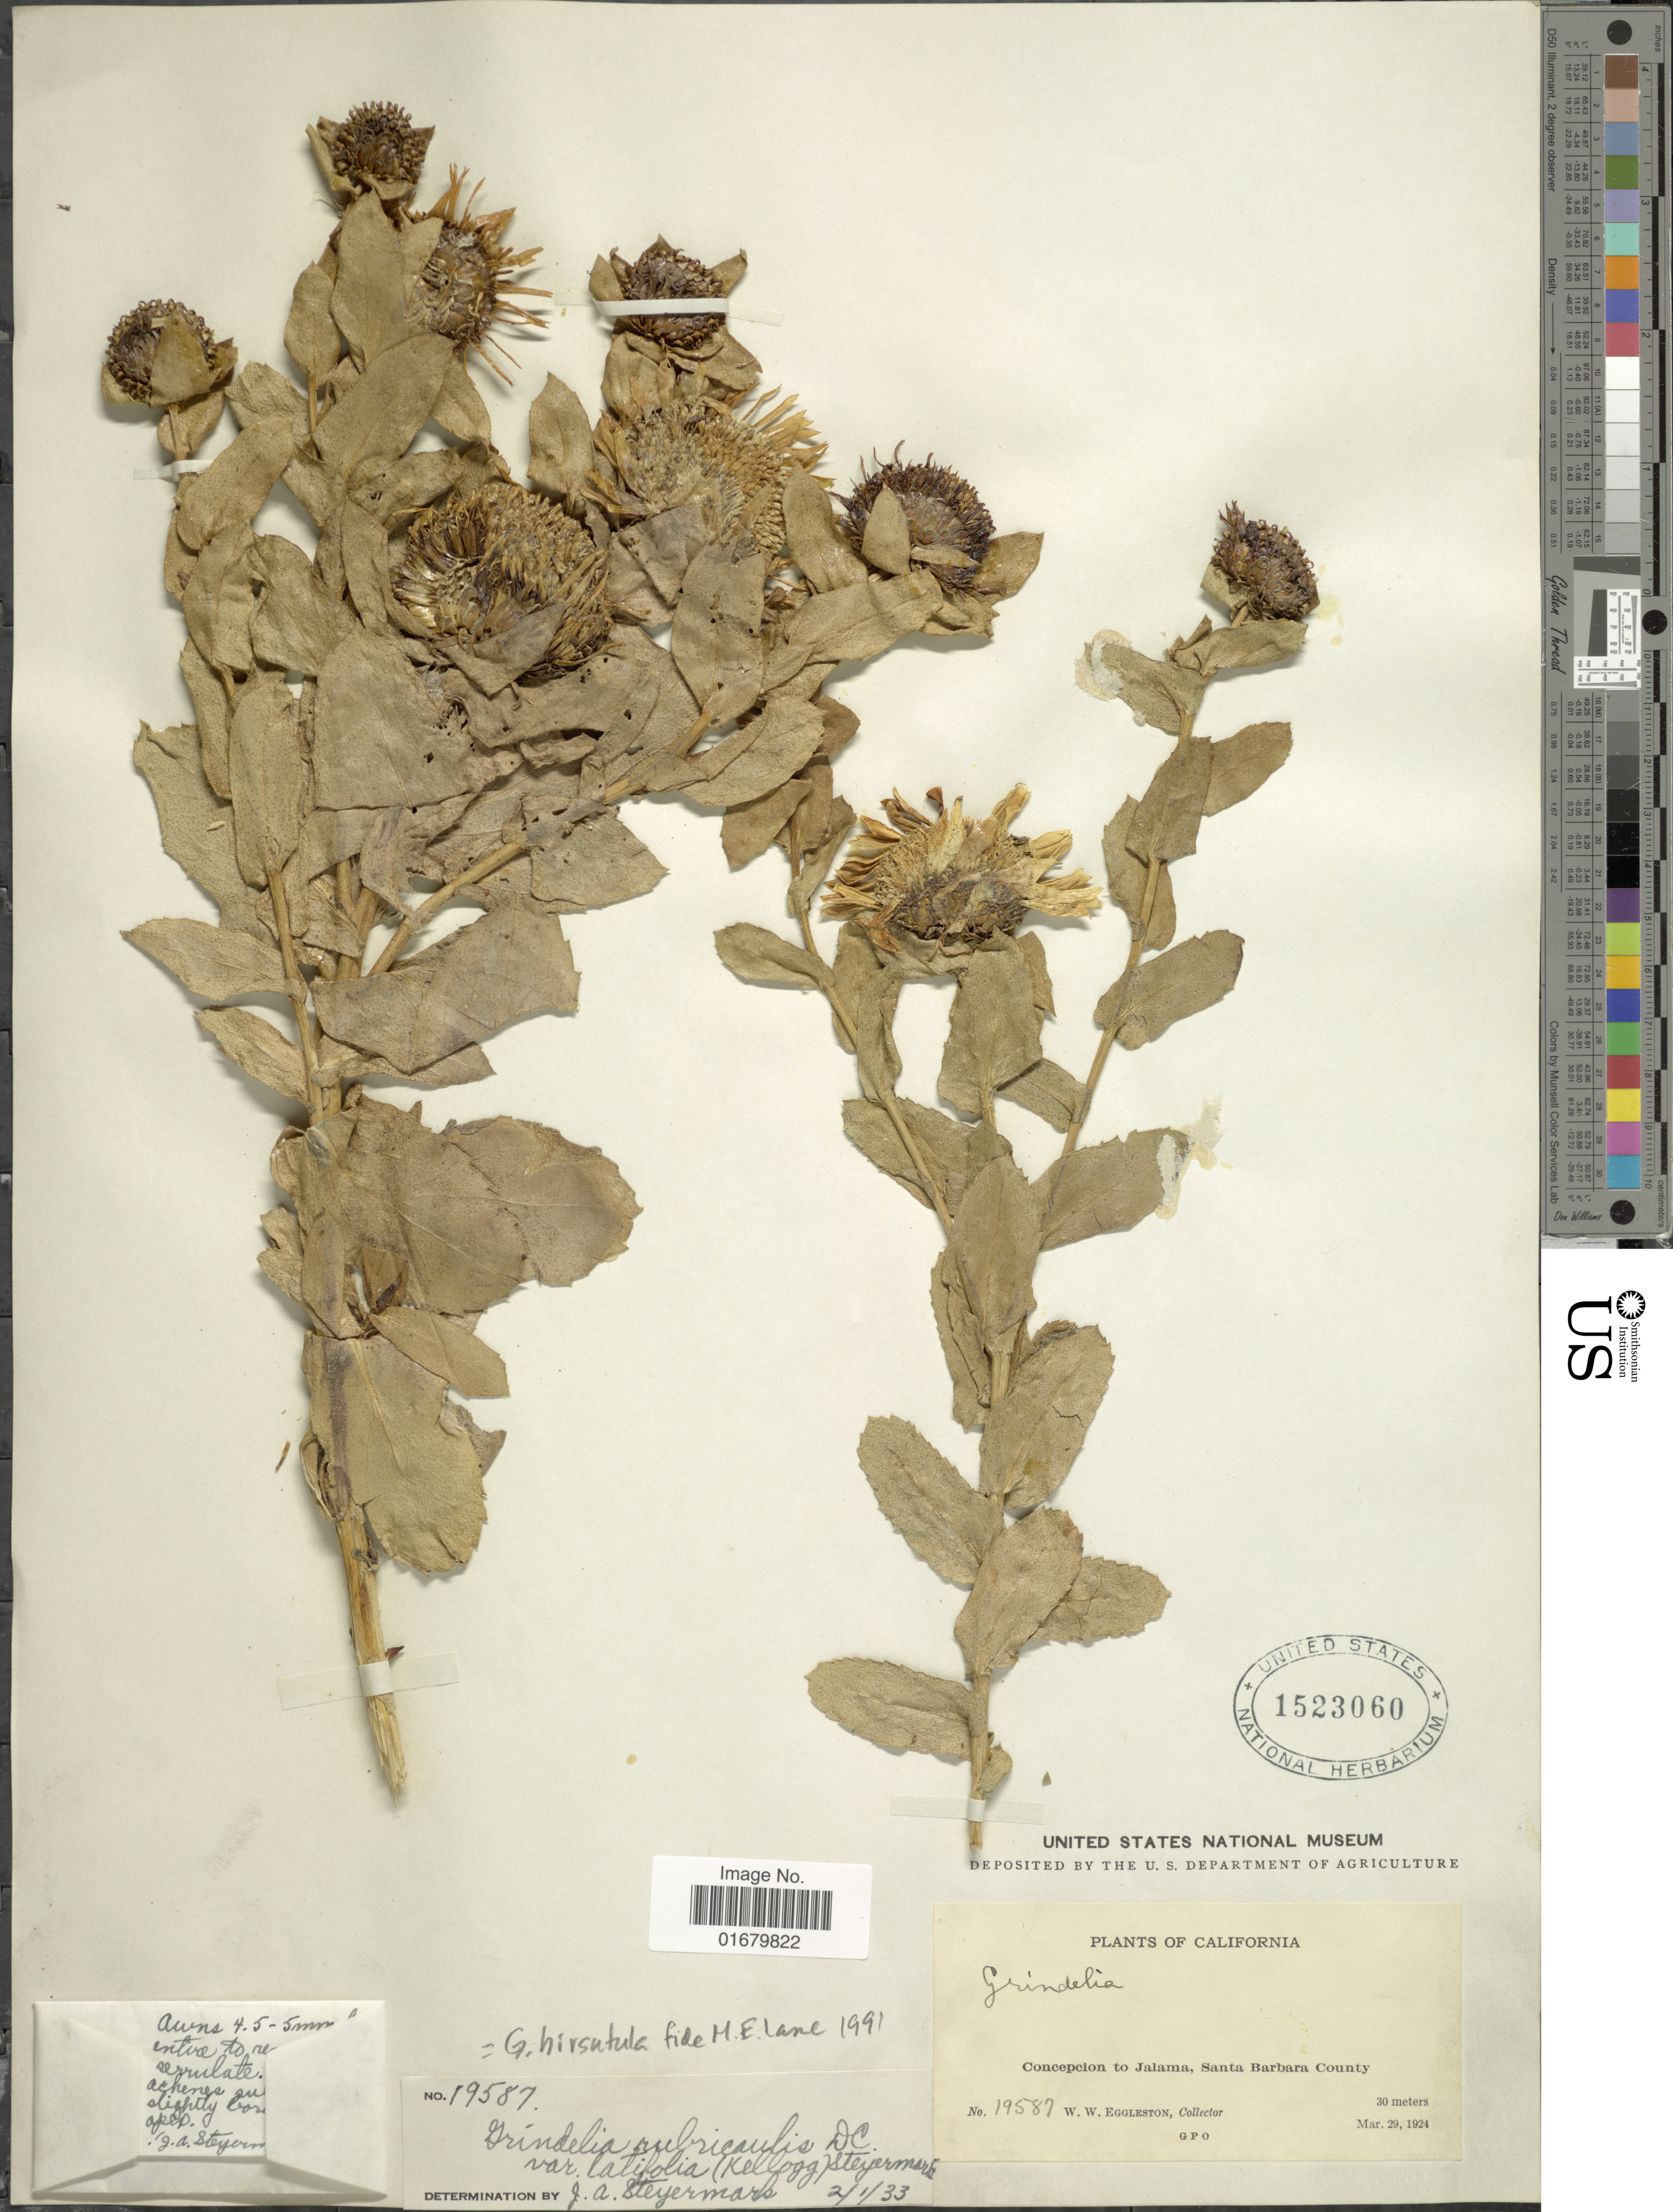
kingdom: Plantae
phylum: Tracheophyta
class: Magnoliopsida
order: Asterales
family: Asteraceae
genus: Grindelia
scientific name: Grindelia hirsutula var. hirsutula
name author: Hook. & Arn.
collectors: W. W. Eggleston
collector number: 19587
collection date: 1924-03-29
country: United States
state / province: California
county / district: Santa Barbara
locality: Concepion to Jalama, Santa Barbara County.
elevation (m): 30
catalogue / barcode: US 1523060